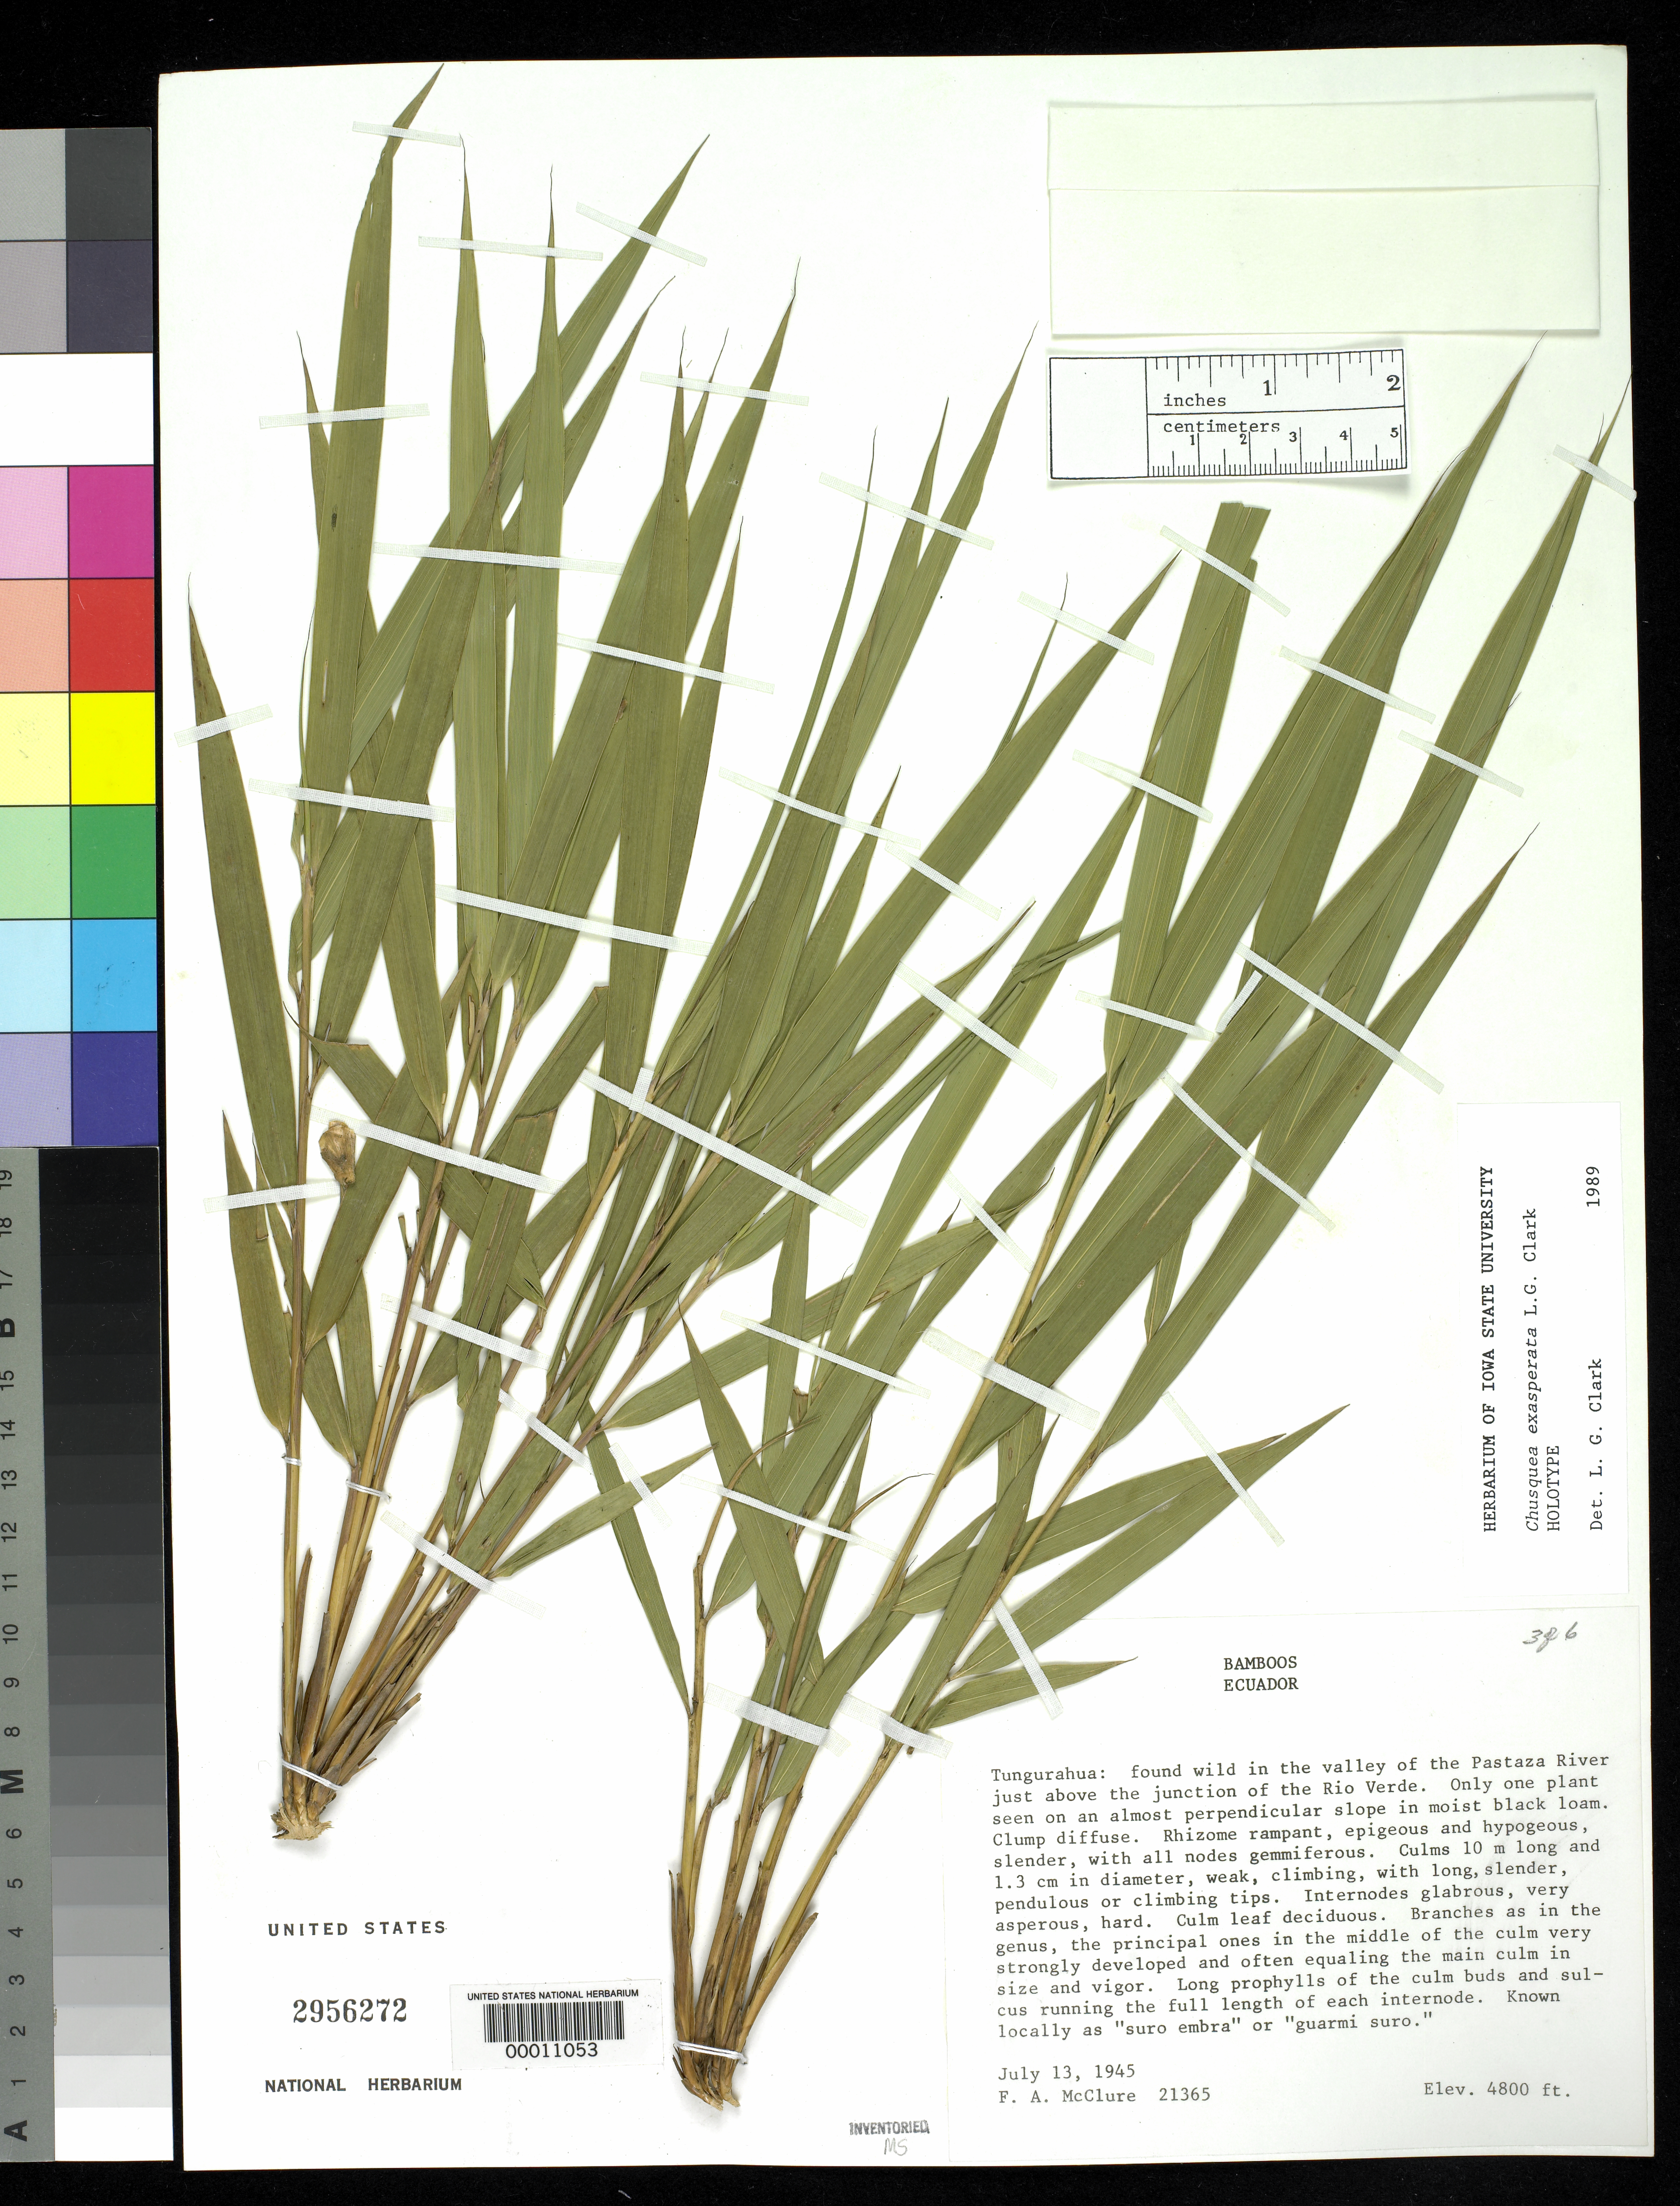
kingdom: Plantae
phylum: Tracheophyta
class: Liliopsida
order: Poales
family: Poaceae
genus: Chusquea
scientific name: Chusquea exasperata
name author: L.G. Clark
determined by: Clark, Lynn G., (ISC), Iowa State University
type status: Holotype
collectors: F. A. McClure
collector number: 21365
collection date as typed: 13 Jul 1945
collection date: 1945-07-13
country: Ecuador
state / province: Tungurahua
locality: Tungurahua: found wild in the valley of the Pastaza River just above the junction of the Rio Verde.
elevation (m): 1463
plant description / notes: Specimen mounted on 6 sheets.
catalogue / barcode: US 2956272